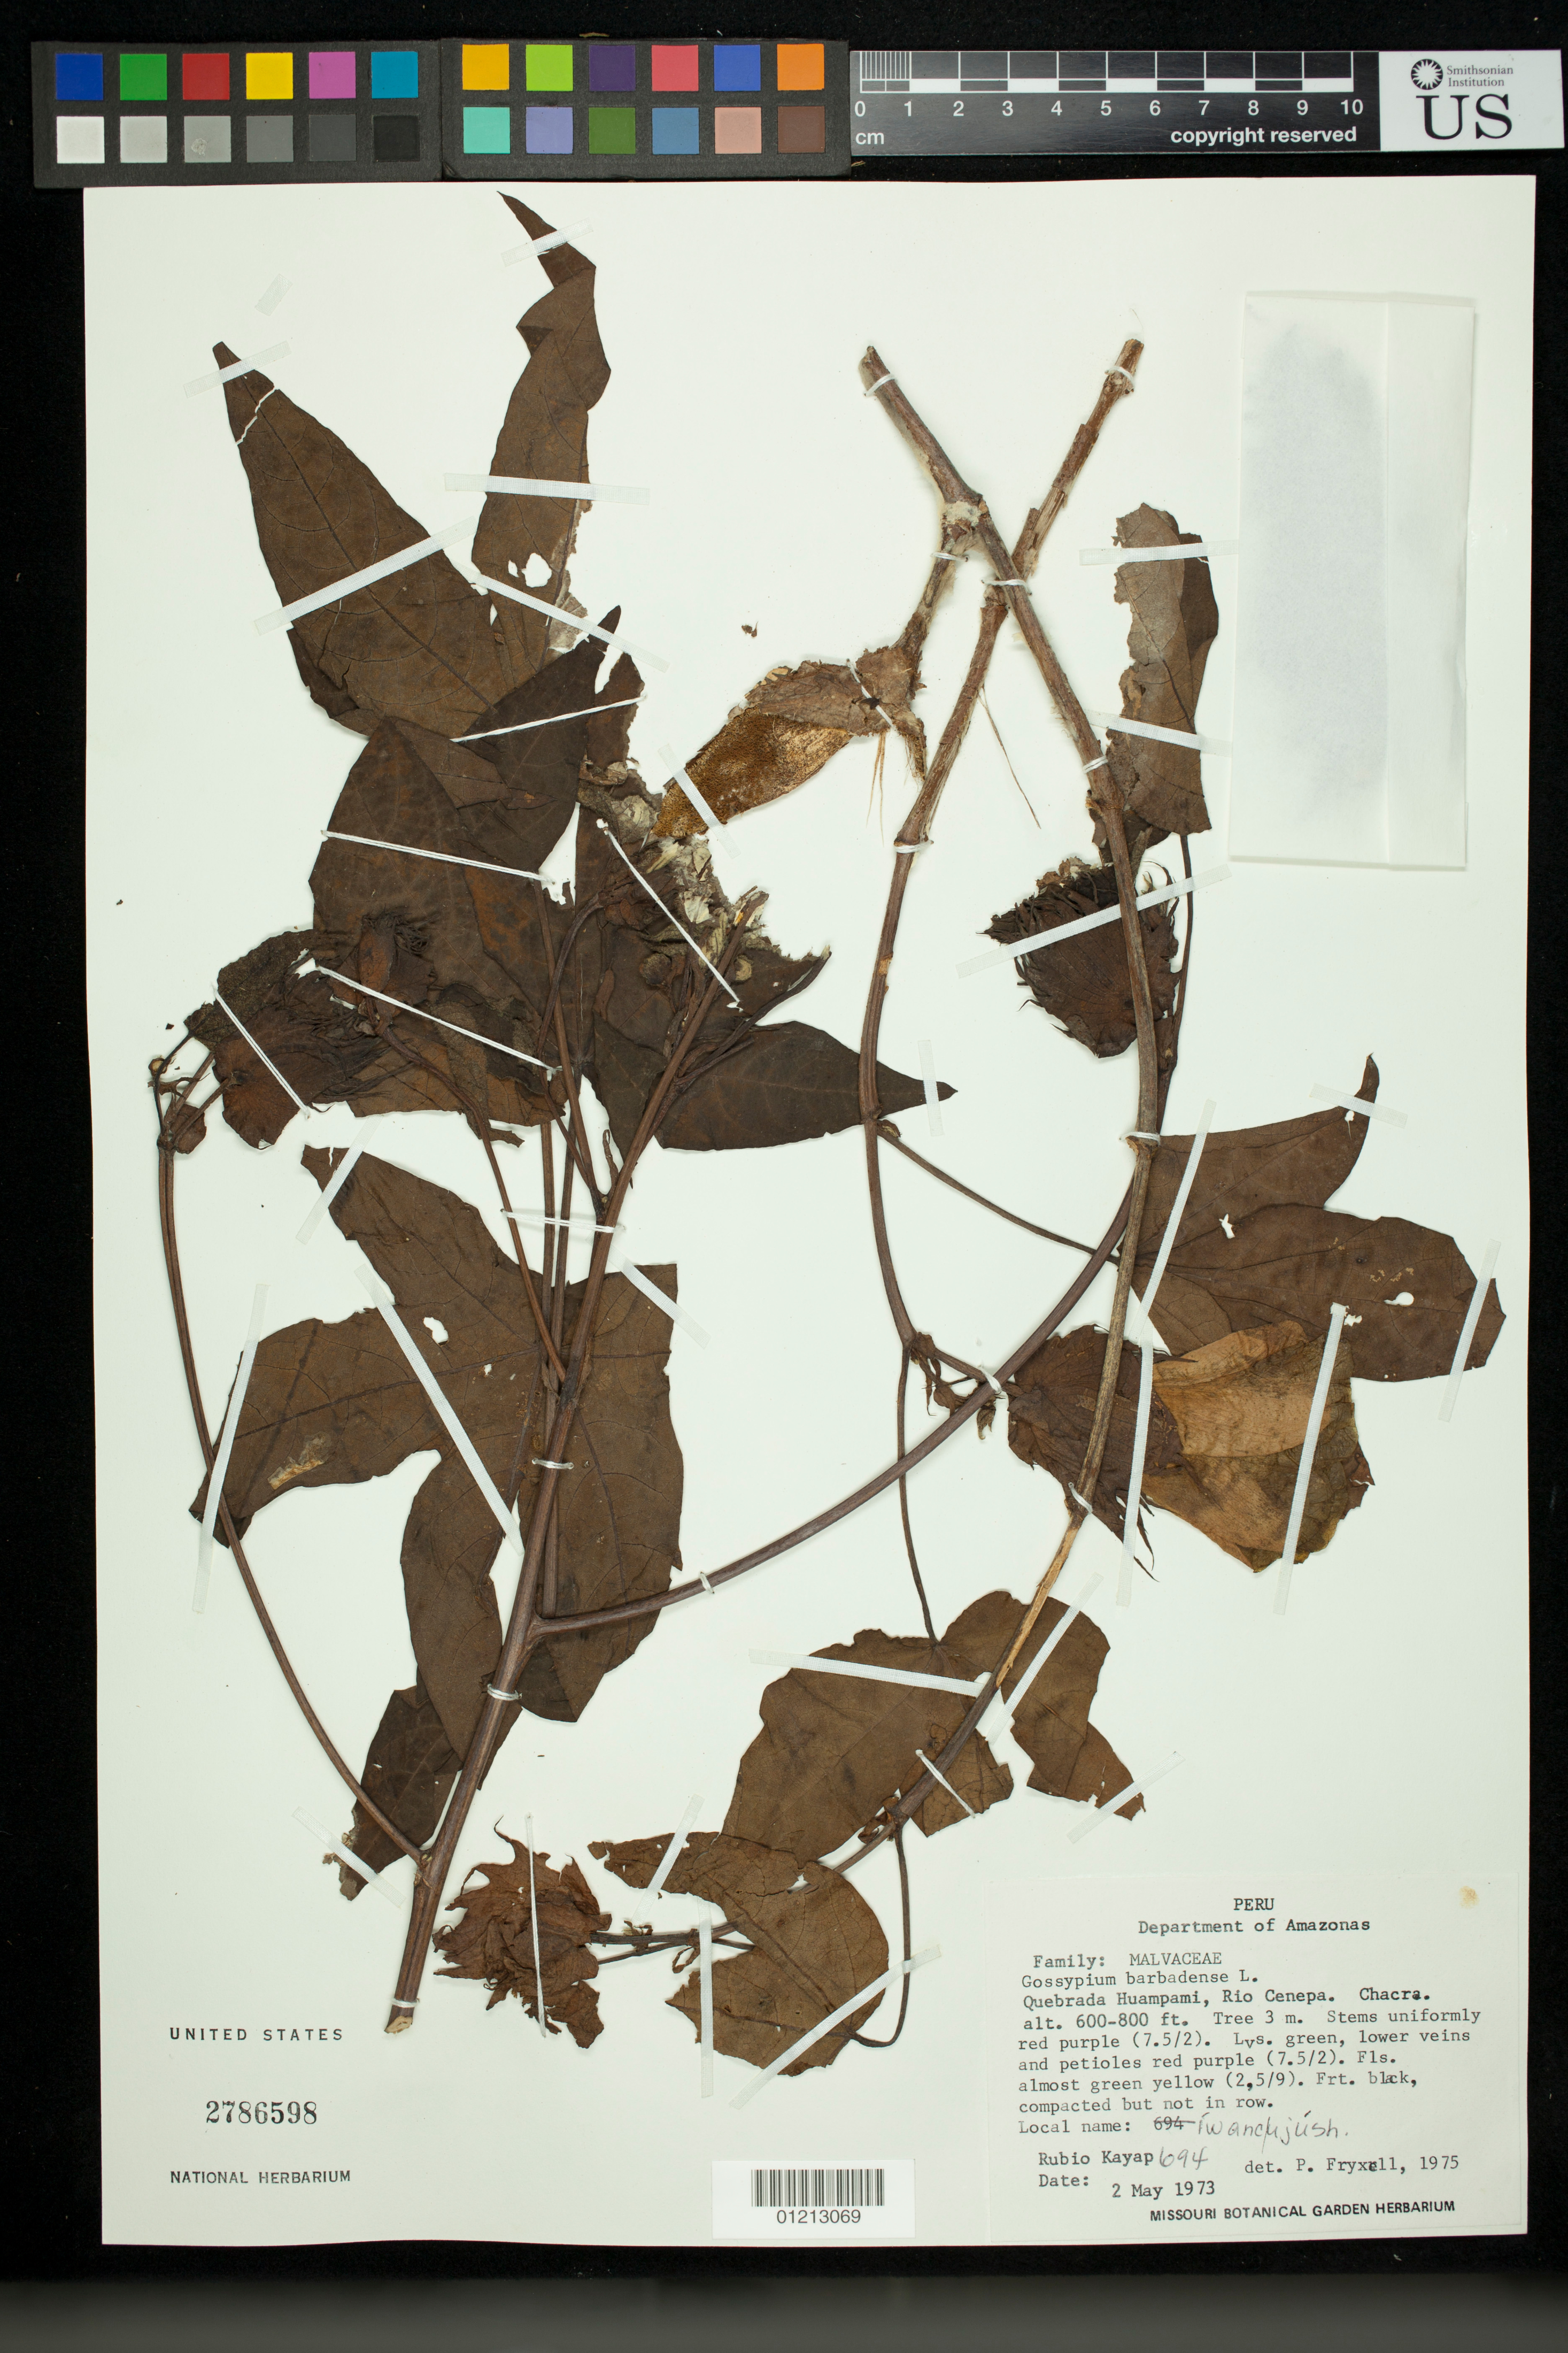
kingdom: Plantae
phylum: Tracheophyta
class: Magnoliopsida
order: Malvales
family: Malvaceae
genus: Gossypium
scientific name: Gossypium peruvianum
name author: Cav.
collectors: R. Kayap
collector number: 694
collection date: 1973-05-02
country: Peru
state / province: Amazonas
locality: Quebrada Huampami, Rio Cenepa. Chacra.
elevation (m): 183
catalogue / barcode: US 2786598